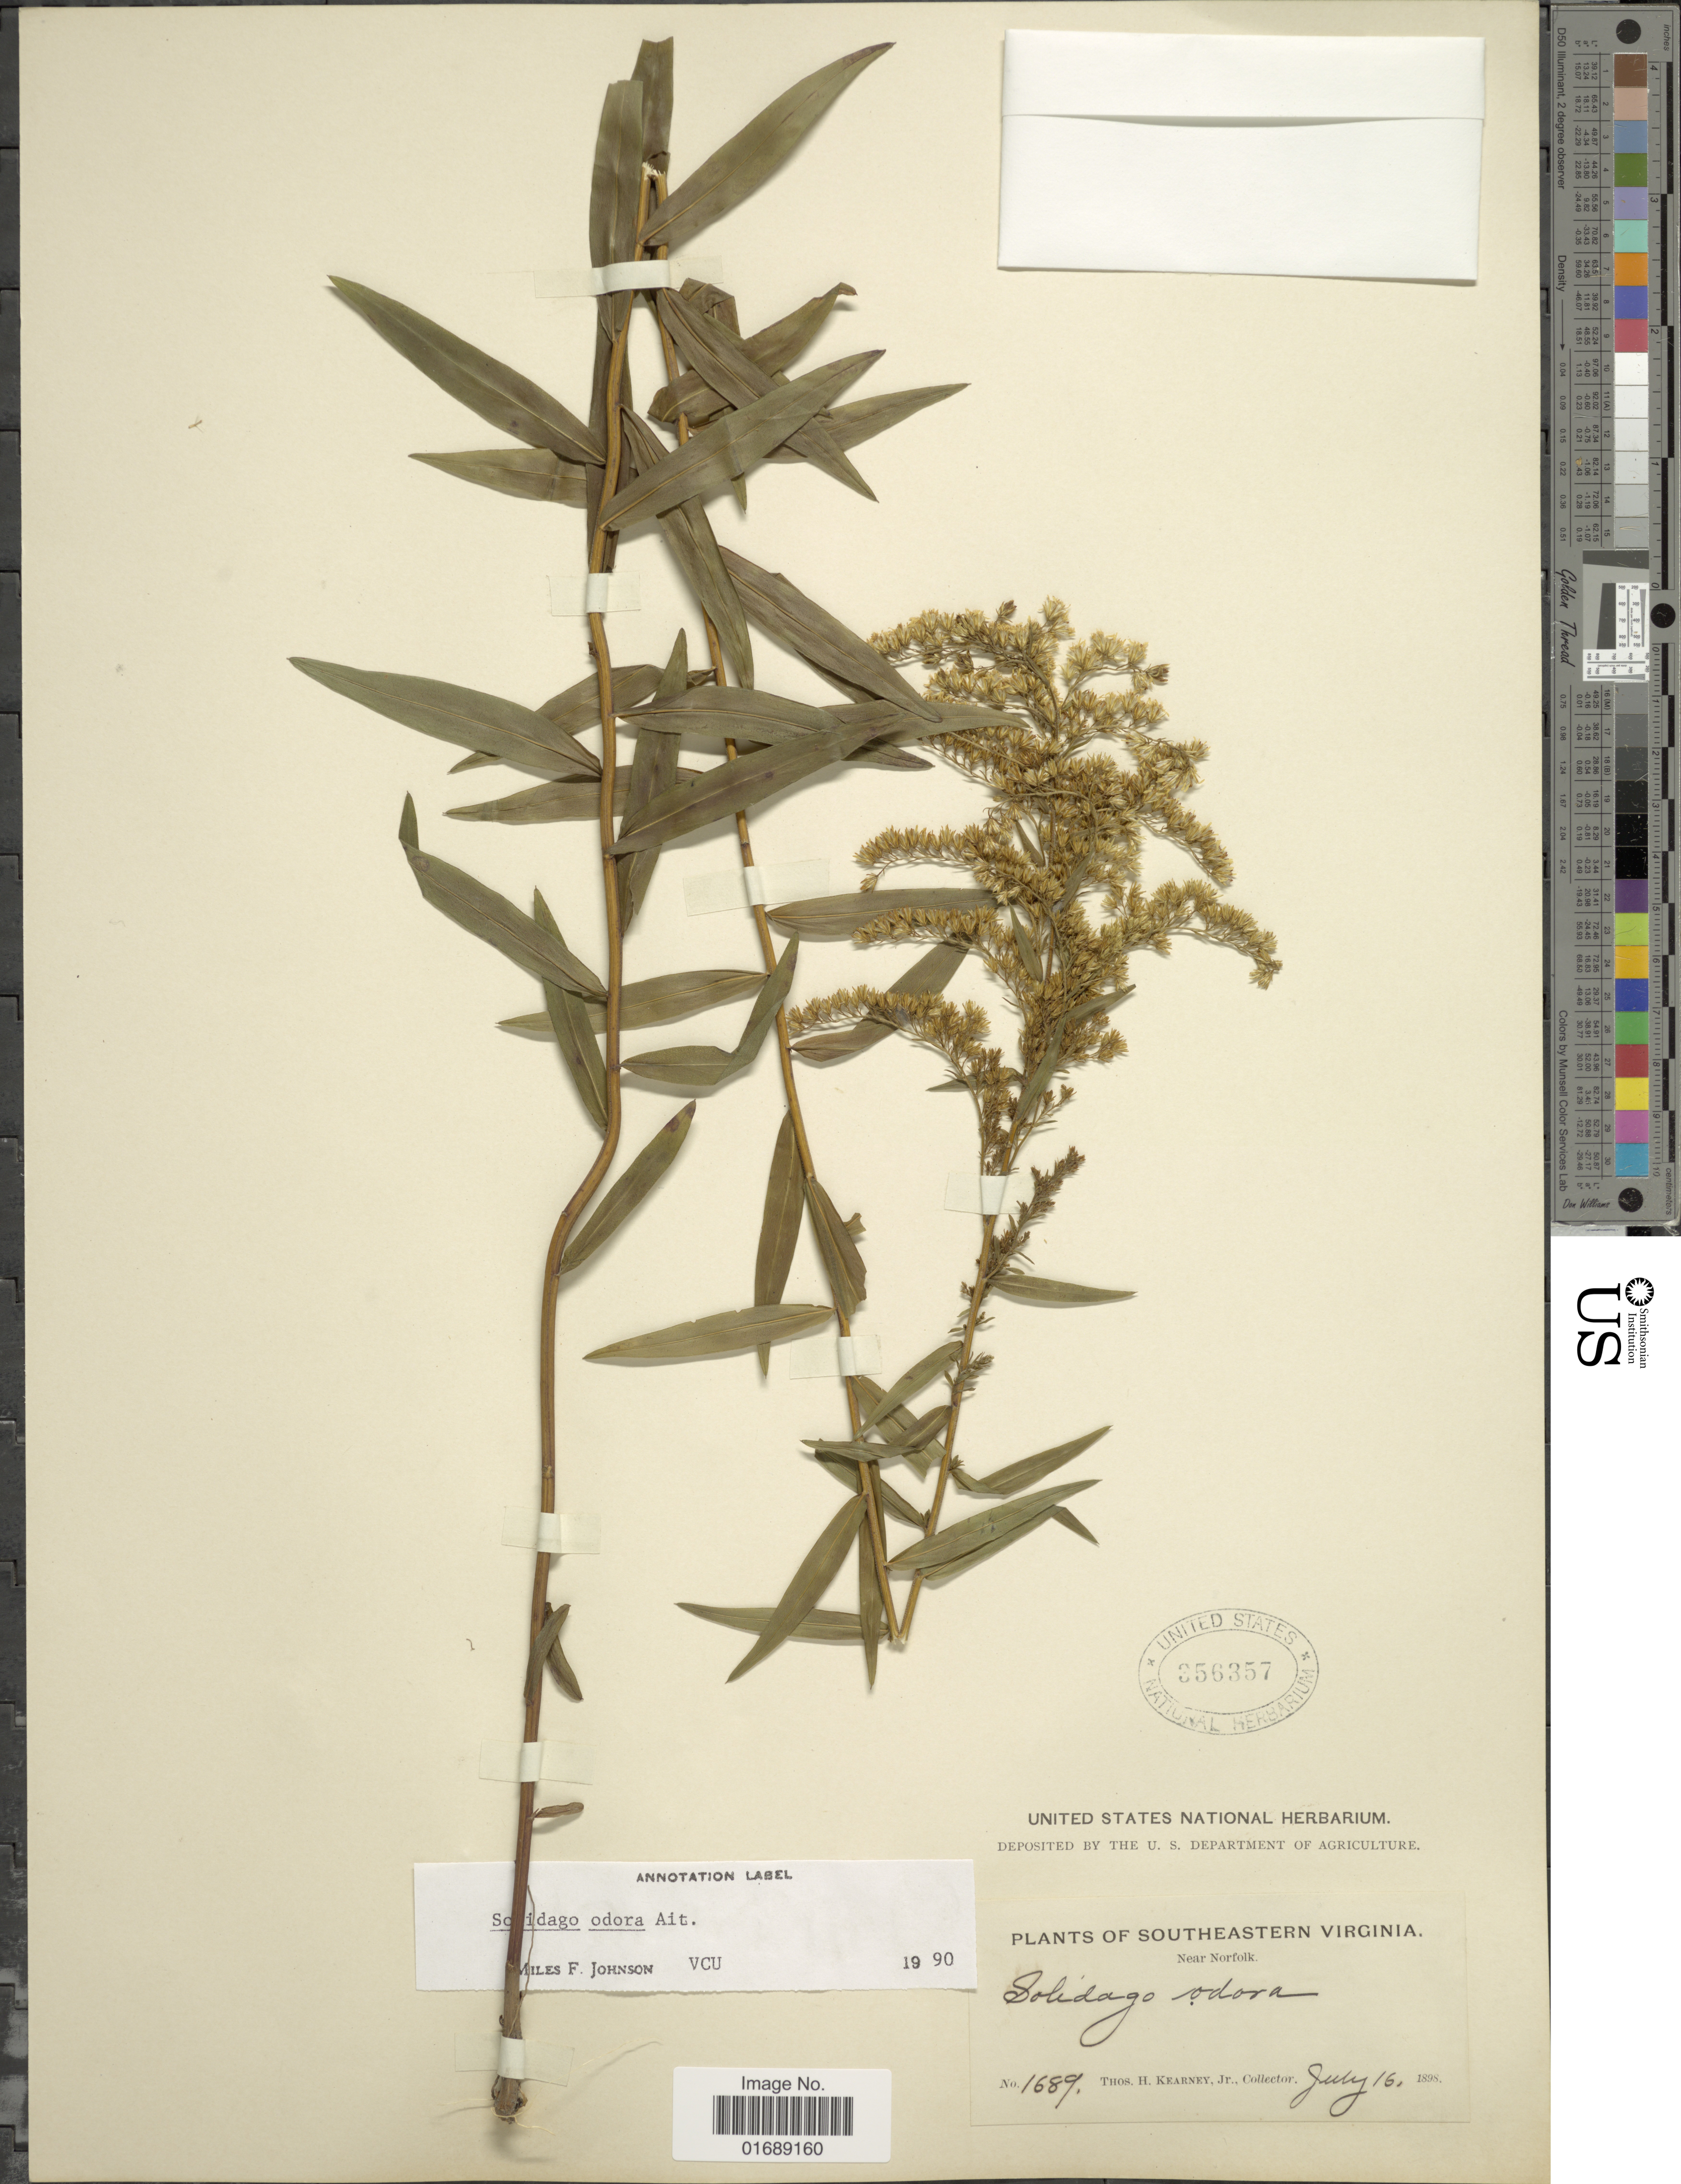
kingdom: Plantae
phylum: Tracheophyta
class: Magnoliopsida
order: Asterales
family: Asteraceae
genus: Solidago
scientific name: Solidago odora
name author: Aiton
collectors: T. H. Kearney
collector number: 1689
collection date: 1898-07-16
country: United States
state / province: Virginia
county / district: City of Norfolk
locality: Southeastern Virginia, Near Norfolk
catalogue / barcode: US 356357